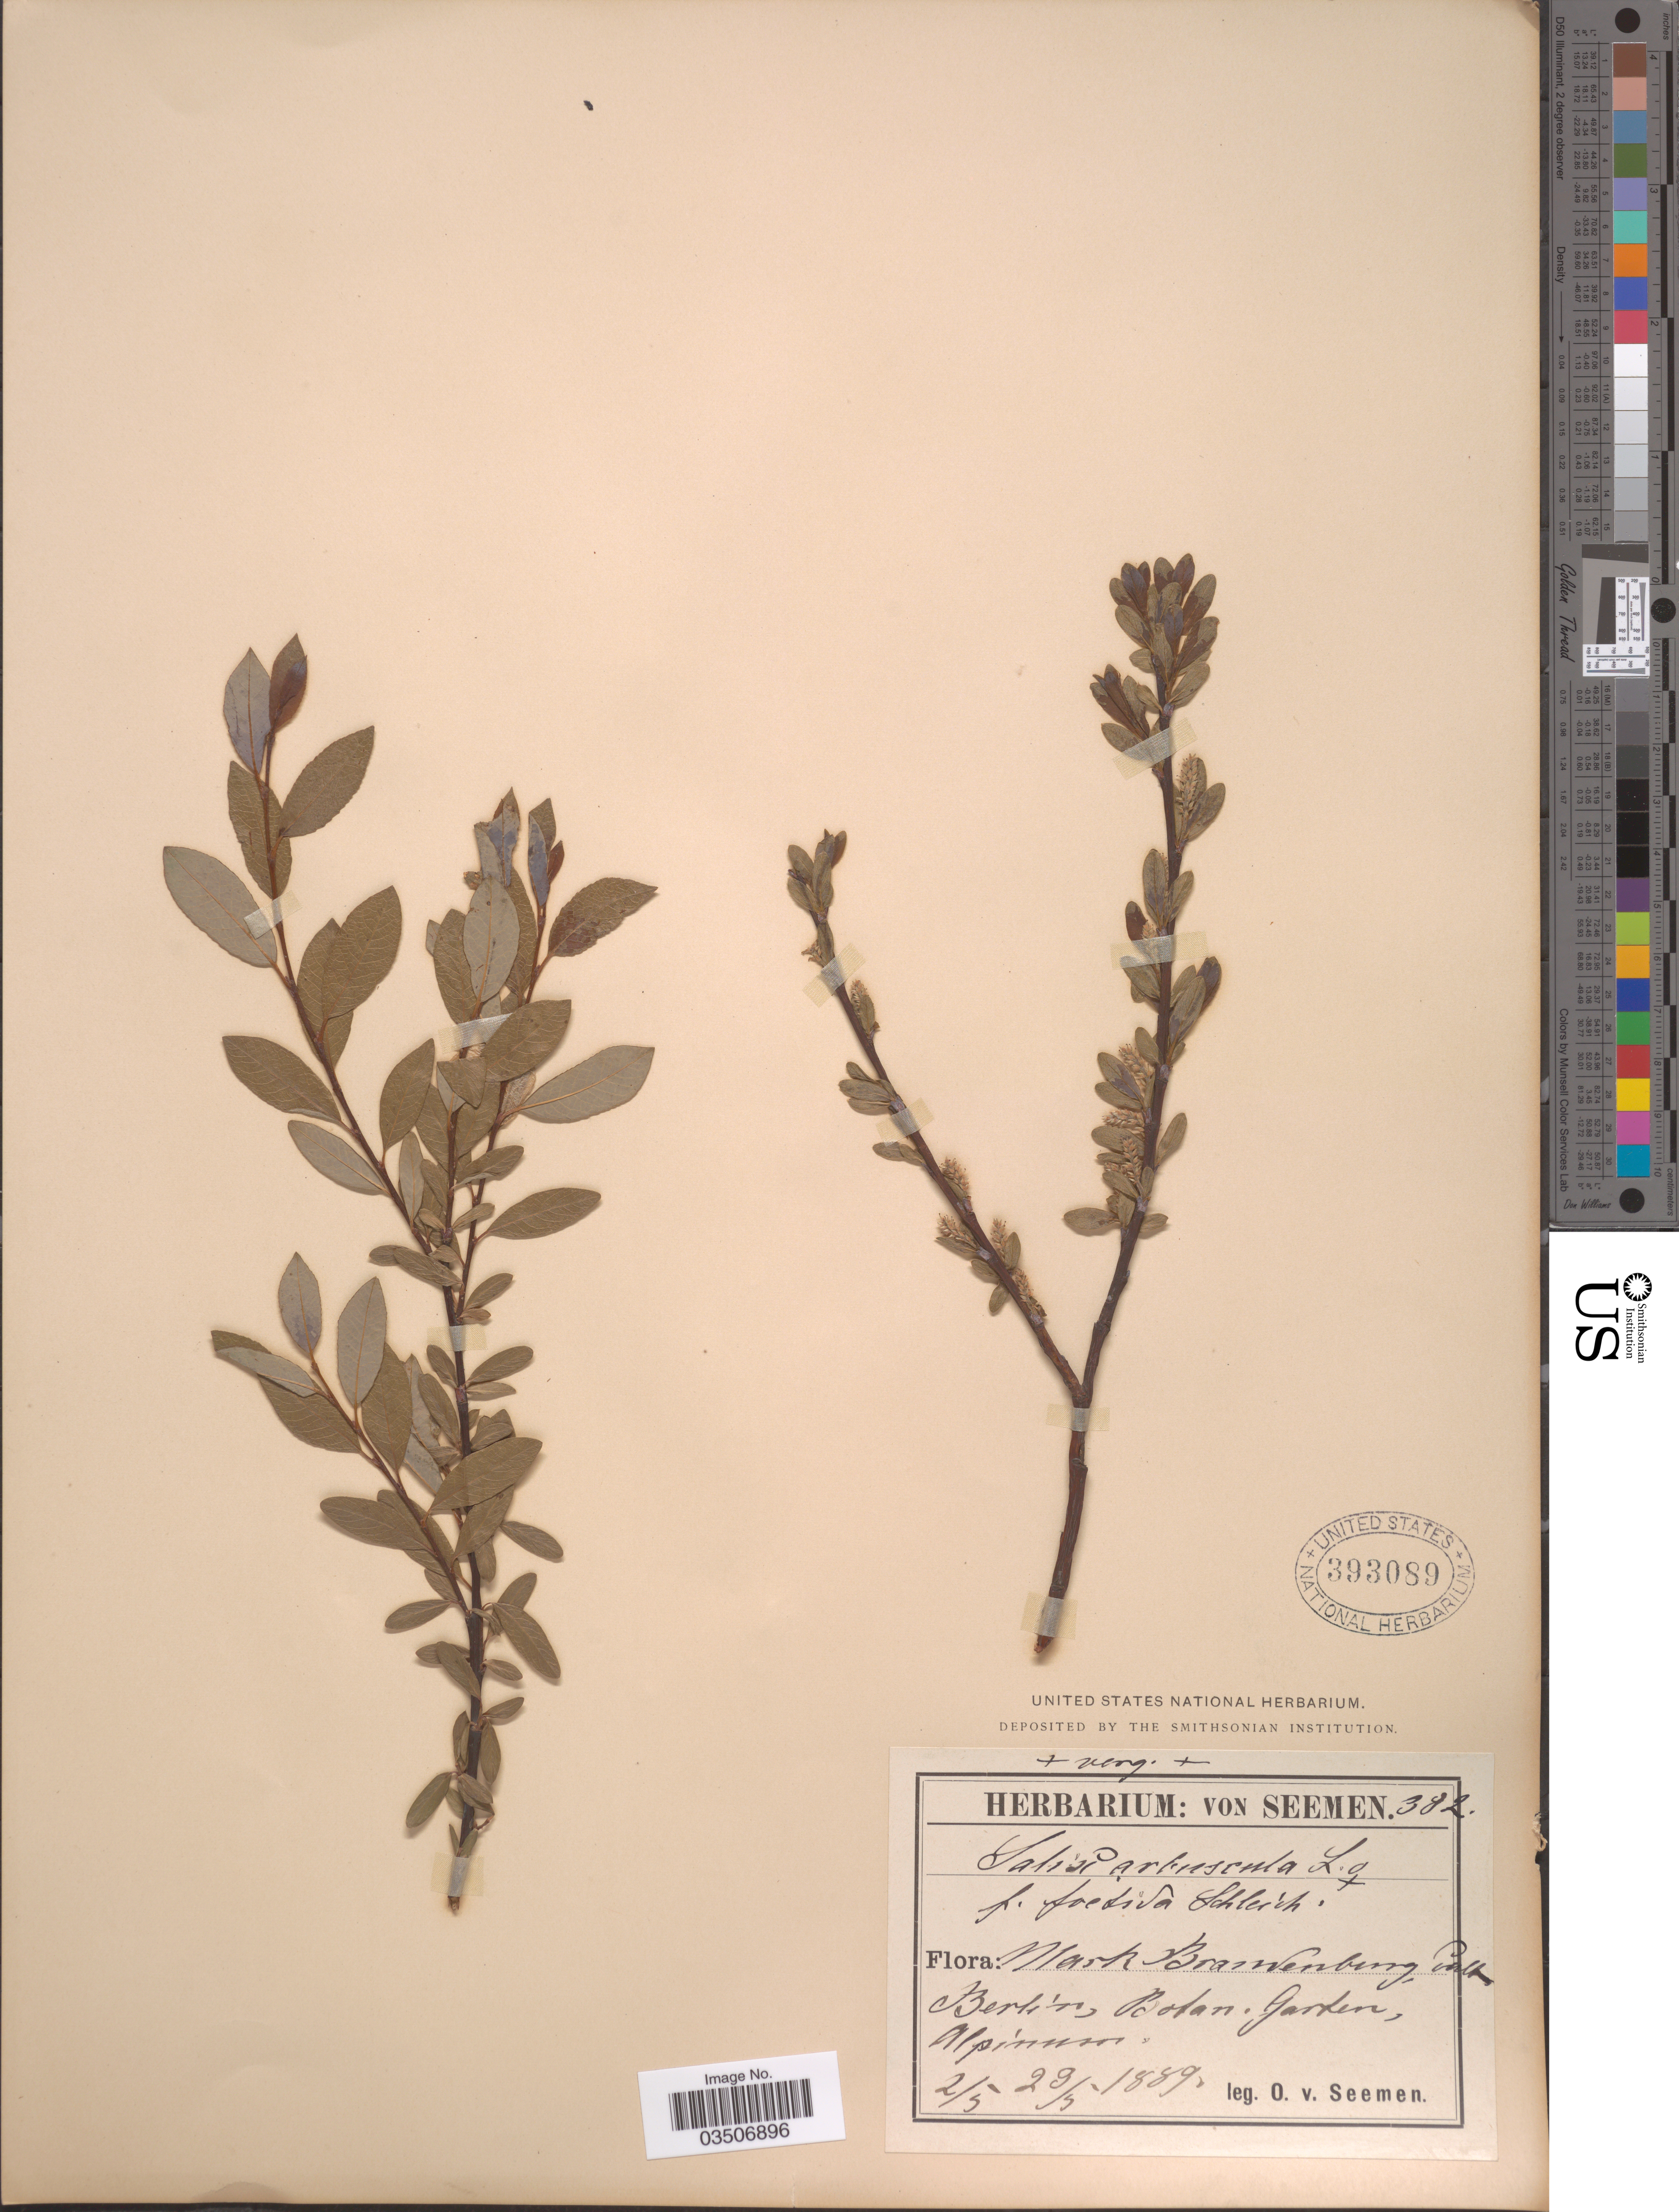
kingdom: Plantae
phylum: Tracheophyta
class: Magnoliopsida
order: Malpighiales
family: Salicaceae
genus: Salix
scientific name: Salix arbuscula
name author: L.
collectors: K. O. von Seemen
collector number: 382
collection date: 1889-05-02/1889-05-23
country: Germany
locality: Mark Brandenburg, cult Berlin, Boten. Garten, Alpinnen.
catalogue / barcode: US 393089